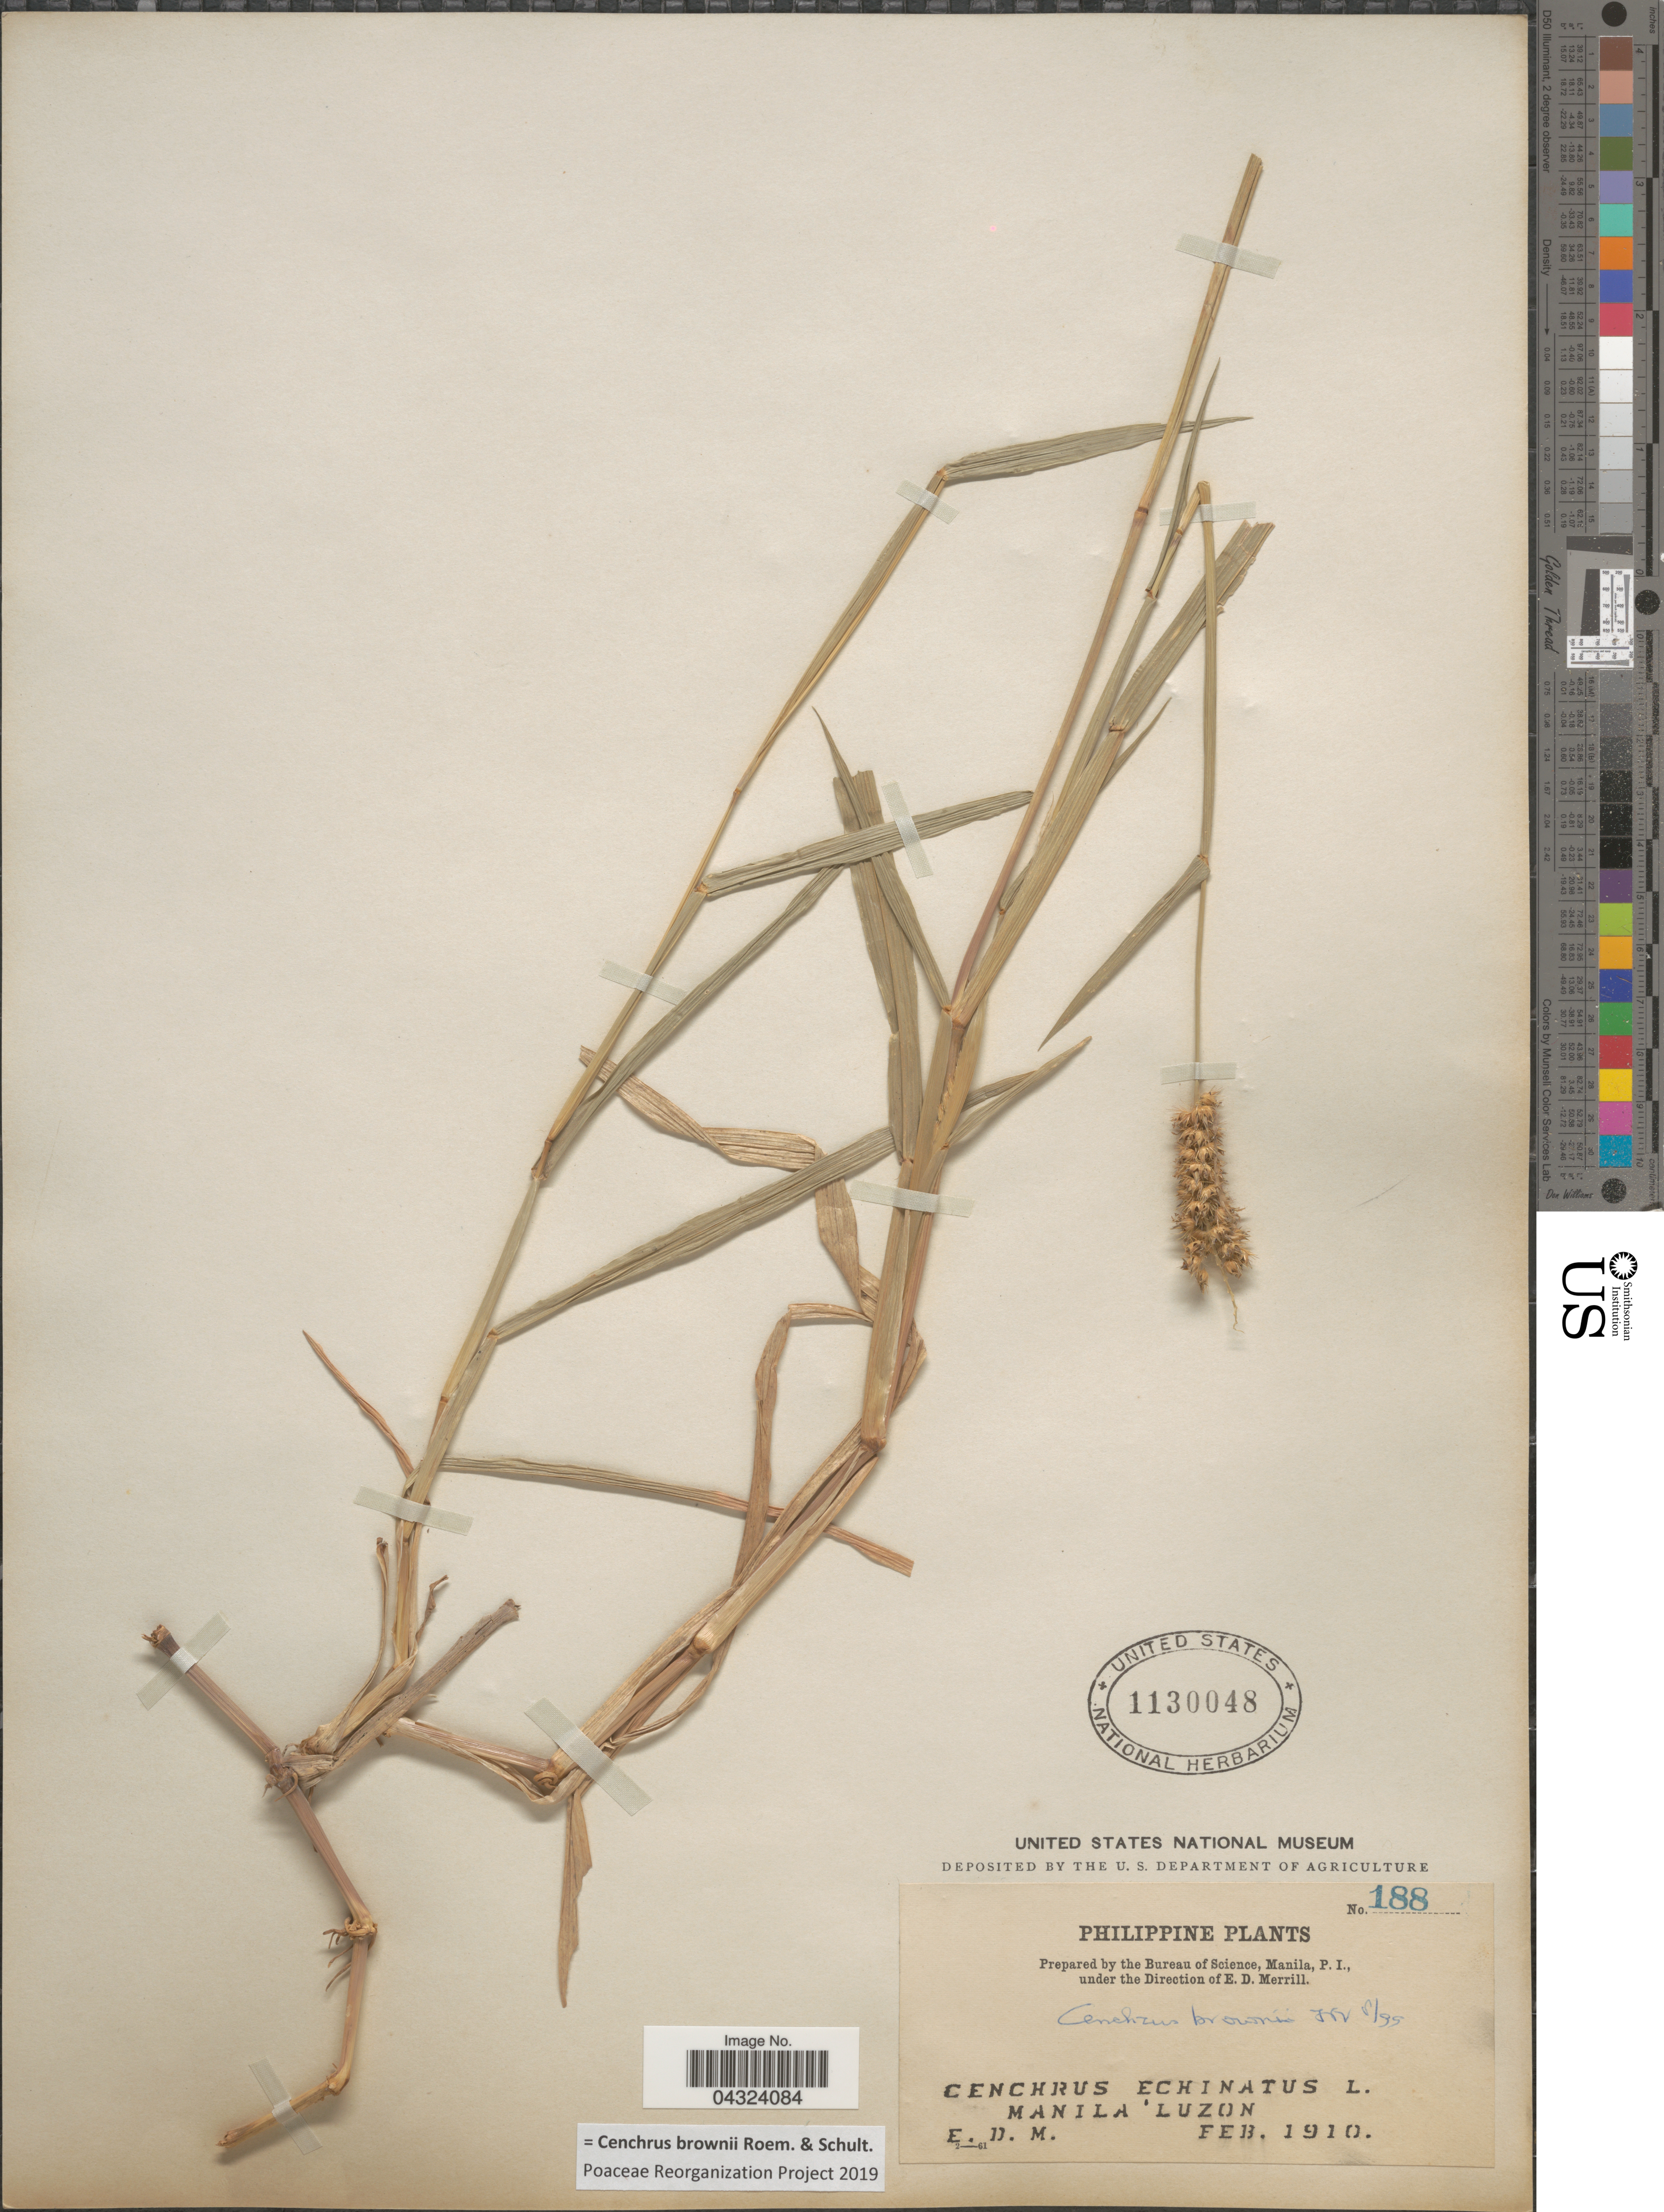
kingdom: Plantae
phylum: Tracheophyta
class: Liliopsida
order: Poales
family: Poaceae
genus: Cenchrus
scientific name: Cenchrus brownii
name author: Roem. & Schult.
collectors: E. D. Merrill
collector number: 188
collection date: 1910-02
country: Philippines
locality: Manila 'Luzon.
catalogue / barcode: US 1130048